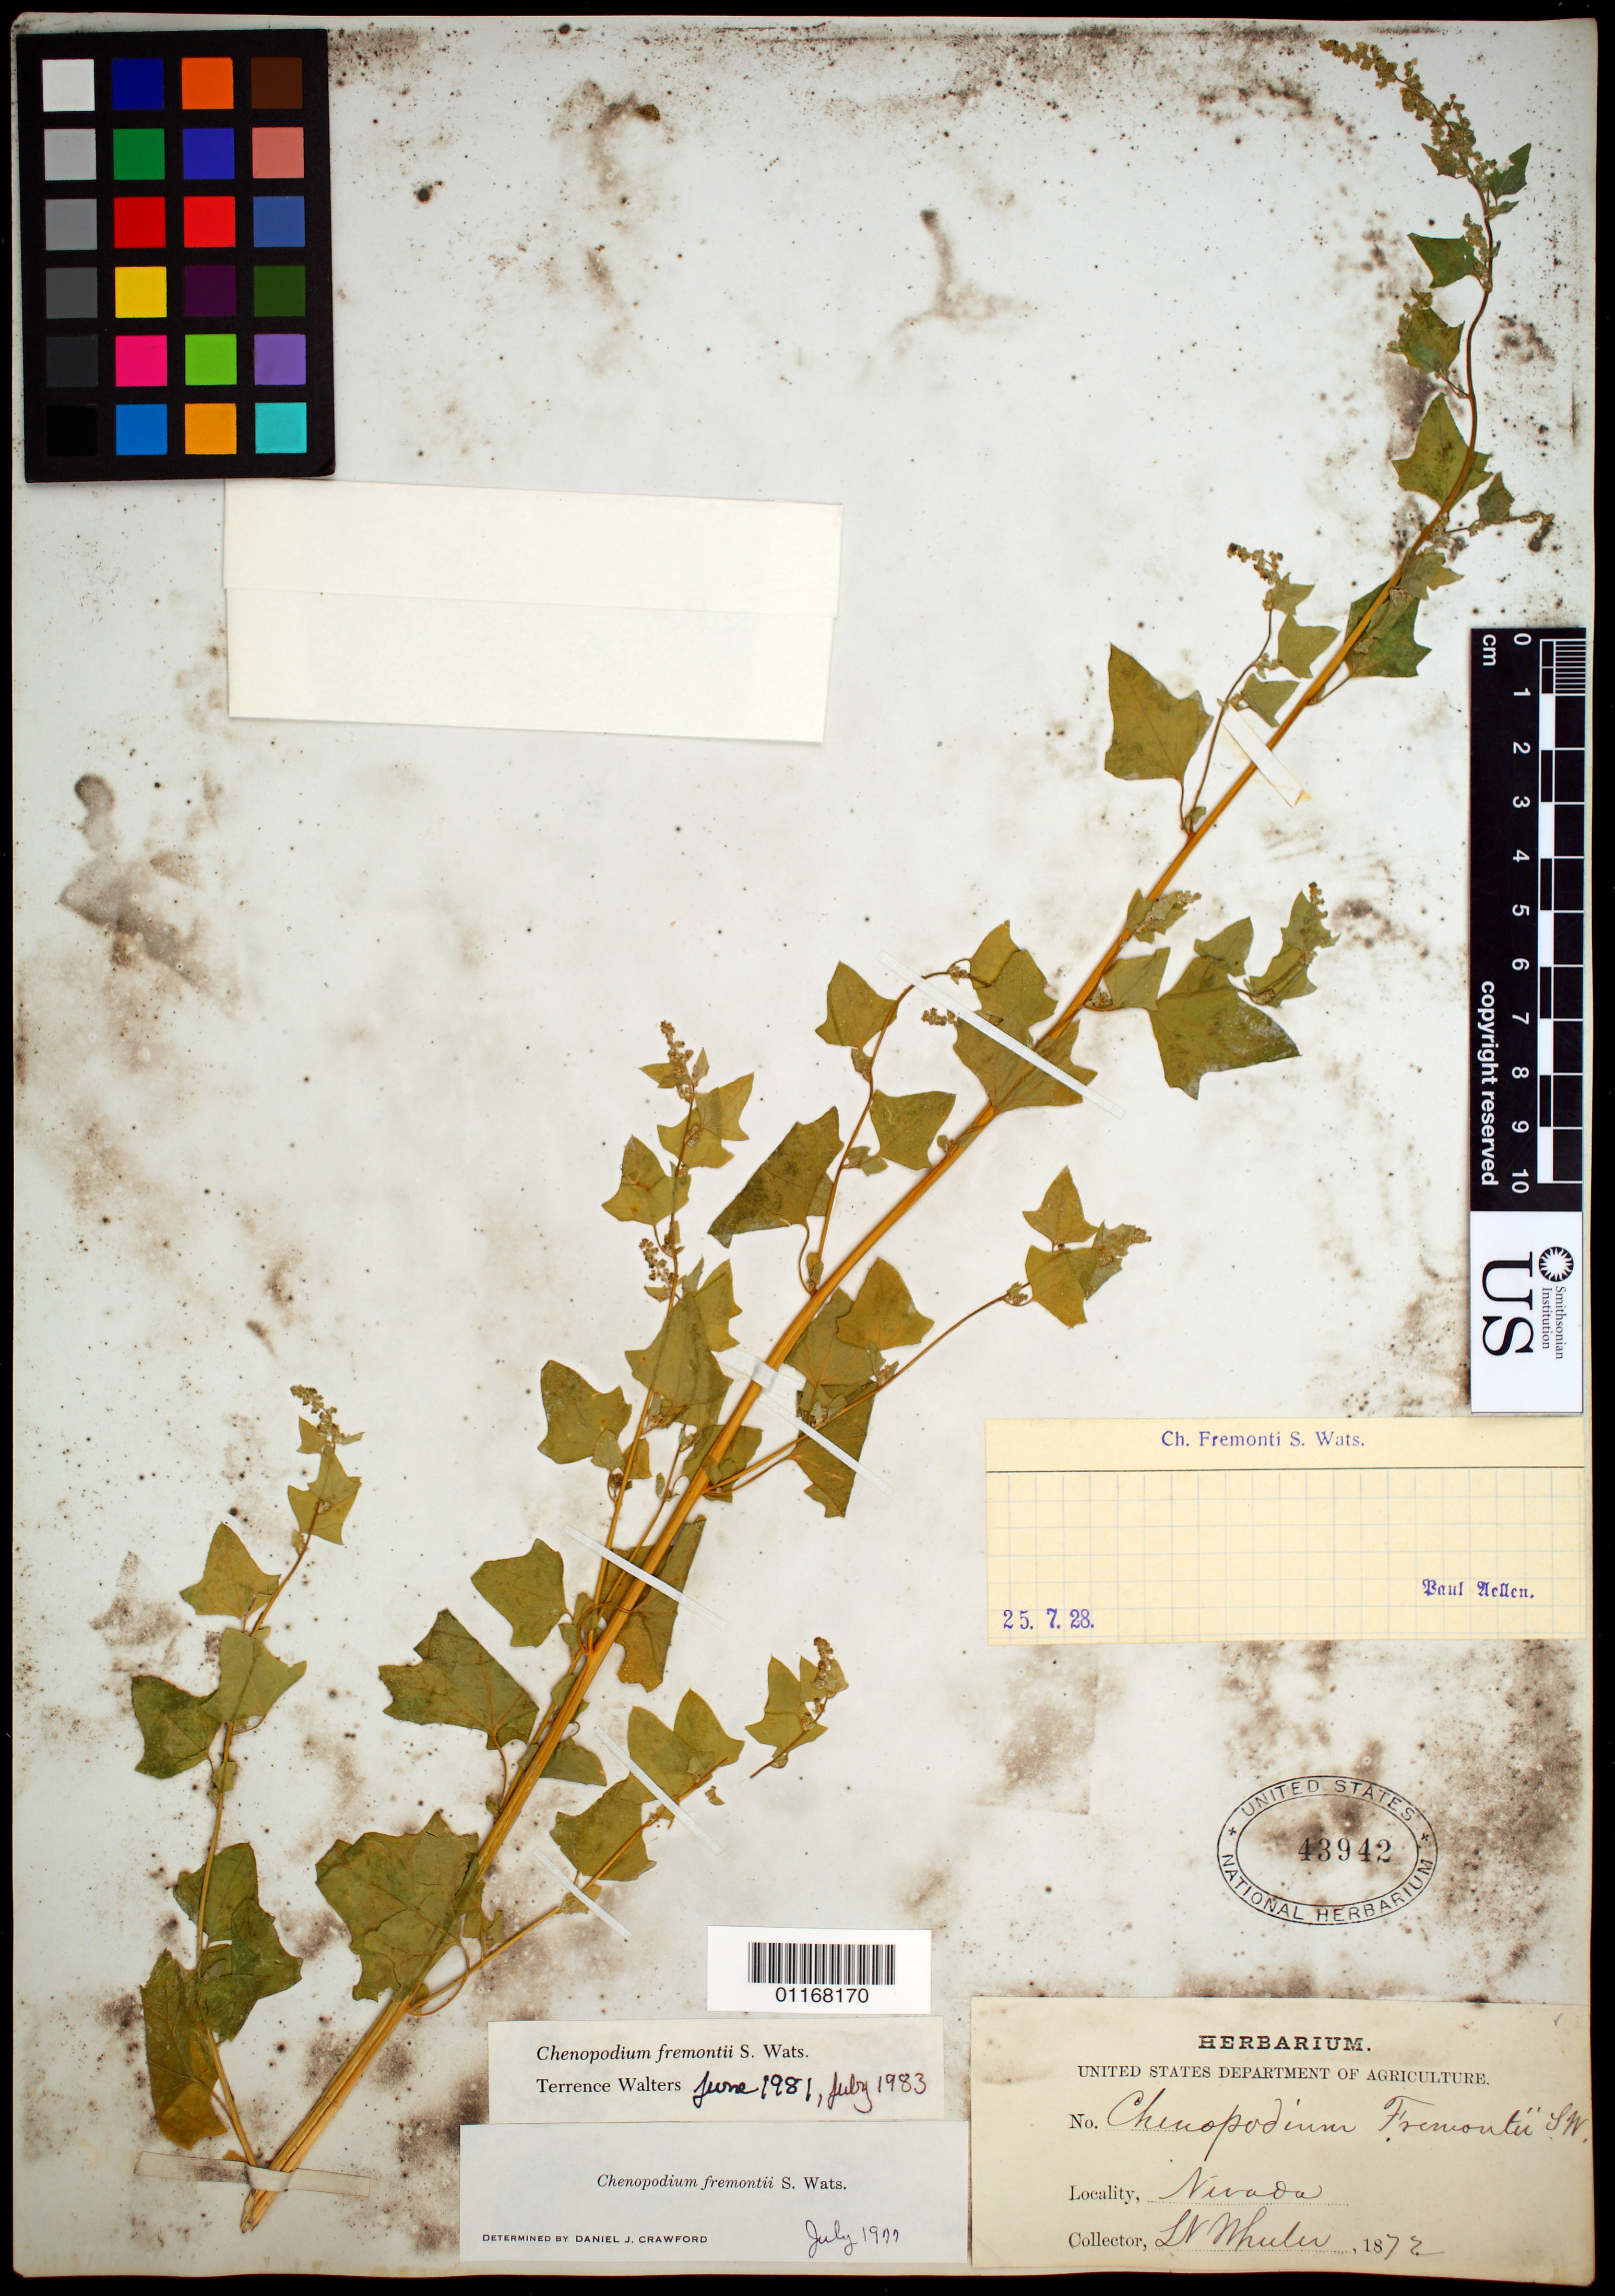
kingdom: Plantae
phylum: Tracheophyta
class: Magnoliopsida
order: Caryophyllales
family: Amaranthaceae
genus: Chenopodium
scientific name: Chenopodium fremontii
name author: S. Watson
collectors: -- Wheeler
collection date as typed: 1872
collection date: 1872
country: United States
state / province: Nevada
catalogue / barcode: US 43942